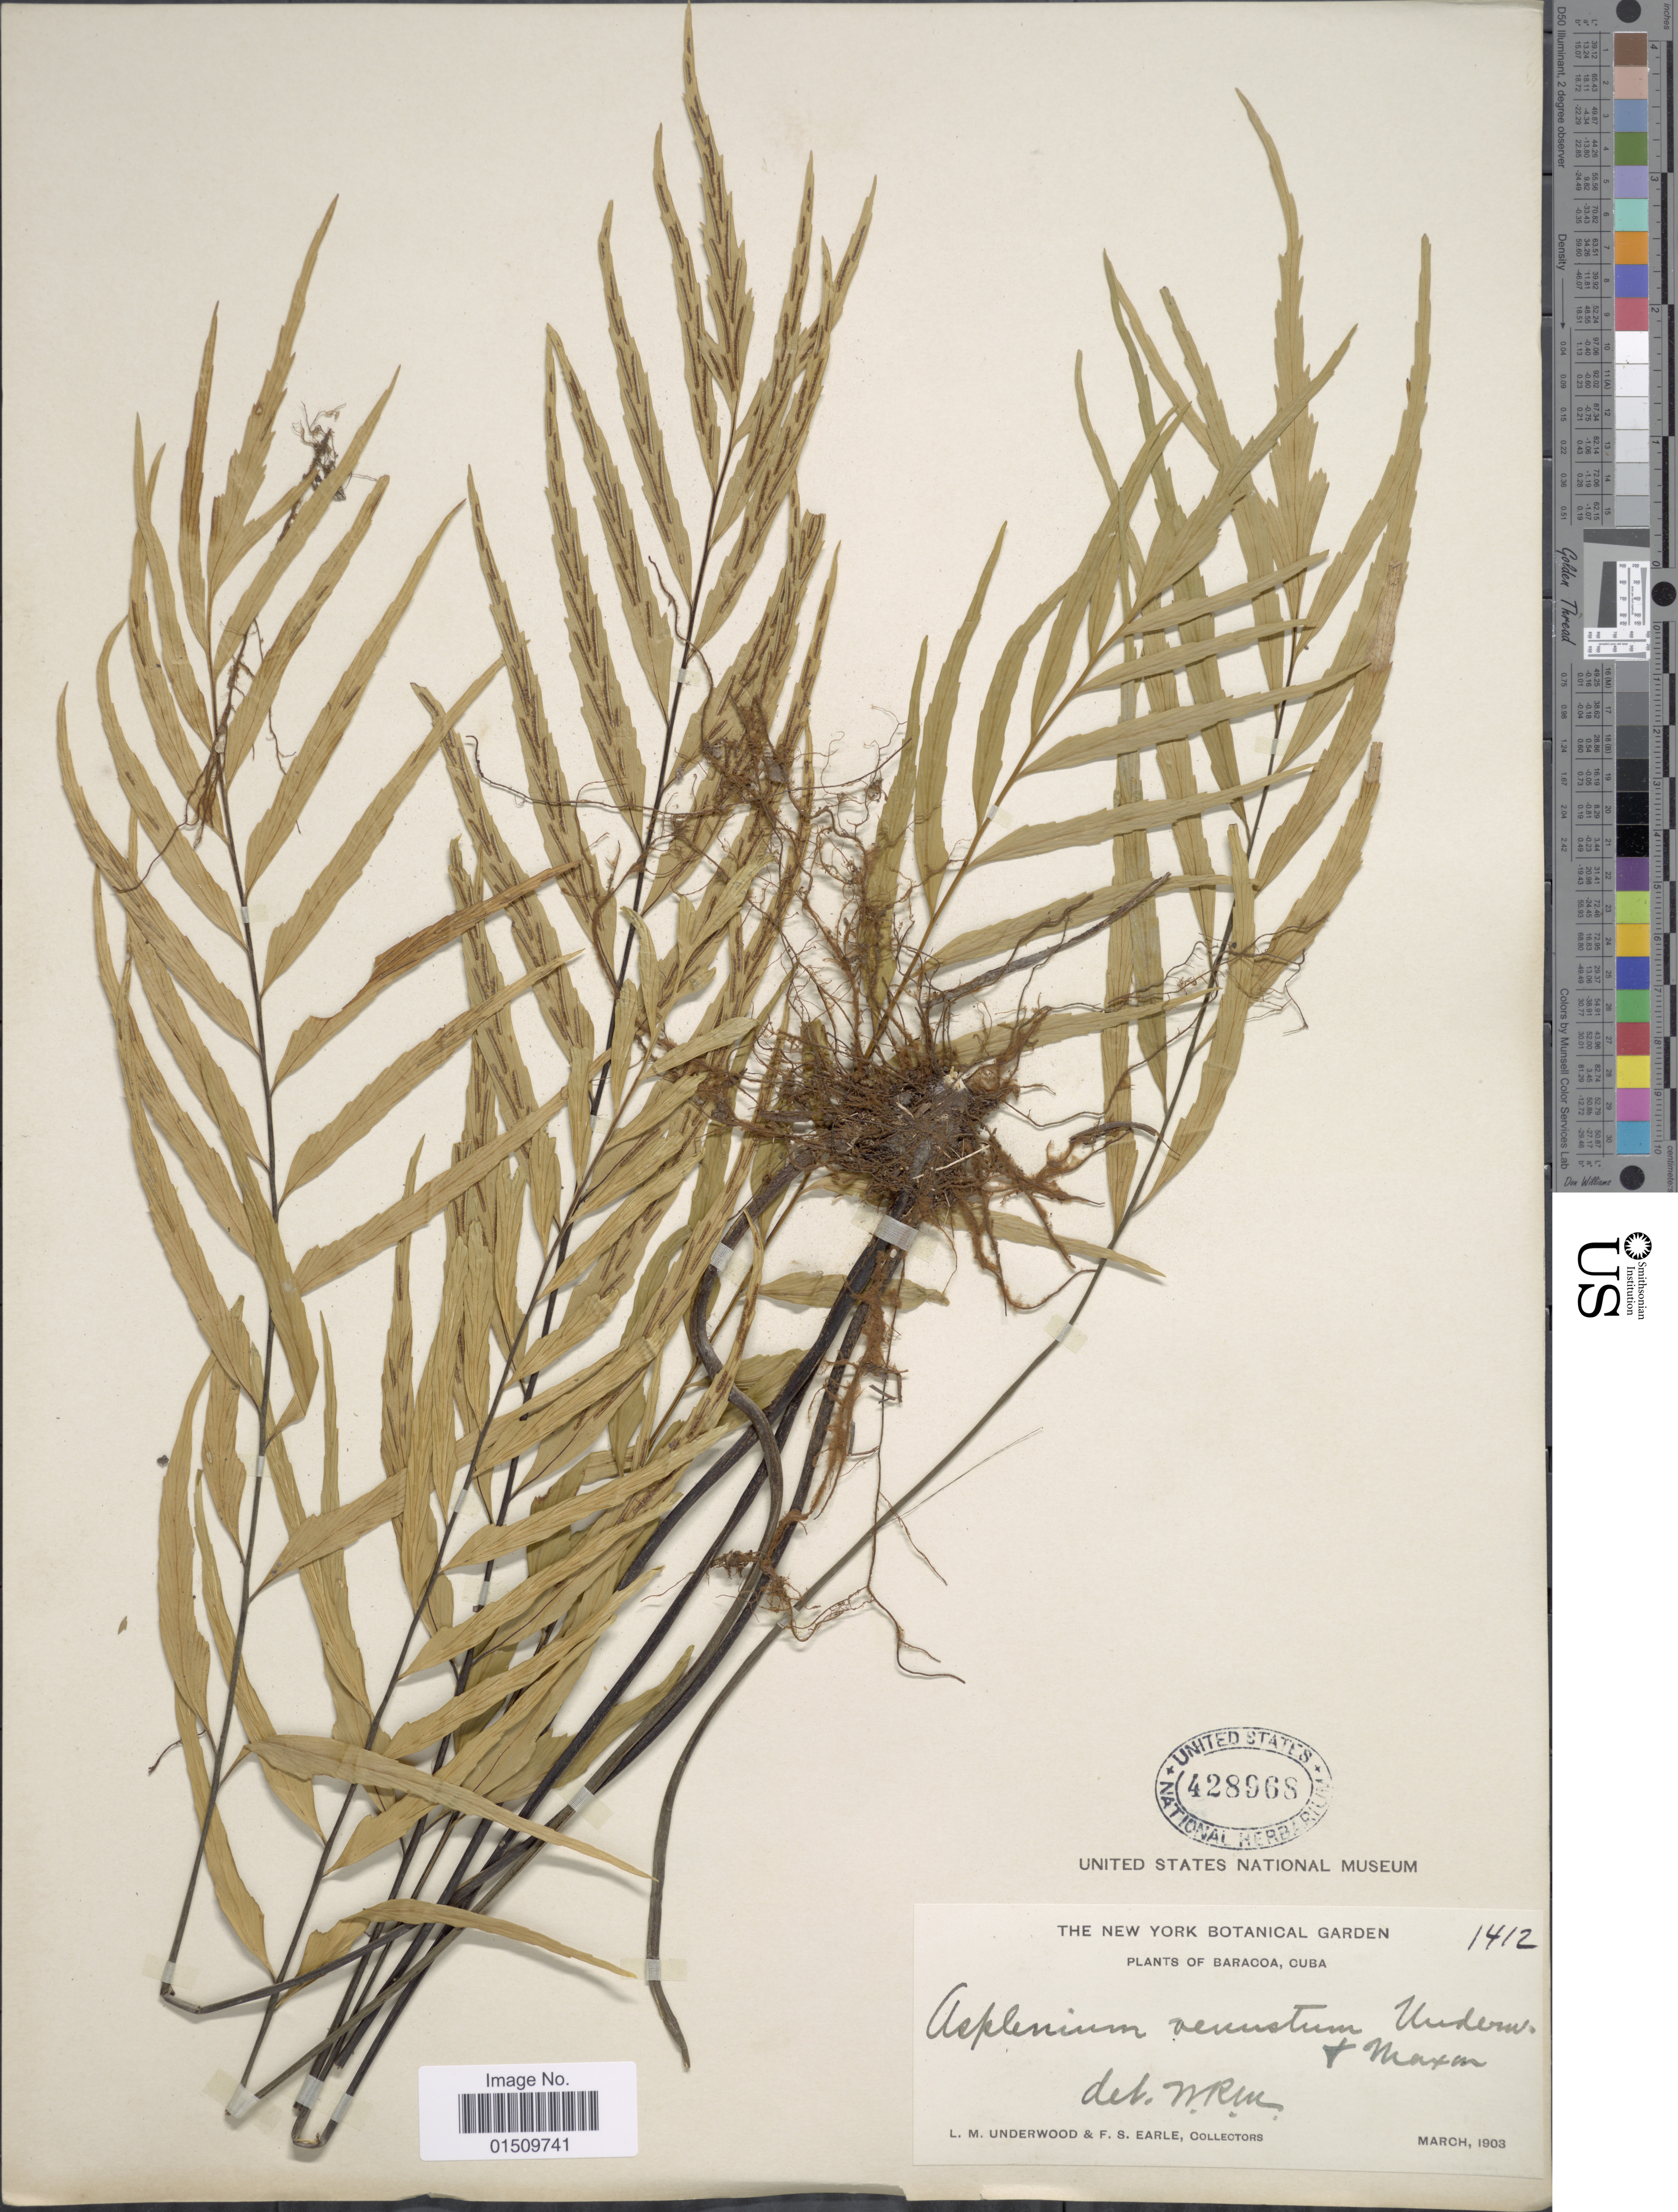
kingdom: Plantae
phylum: Tracheophyta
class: Polypodiopsida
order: Polypodiales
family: Aspleniaceae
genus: Asplenium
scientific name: Asplenium venustum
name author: Underw. & Maxon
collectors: L. M. Underwood & F. S. Earle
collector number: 1412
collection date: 1903-03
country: Cuba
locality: Cuba, Baracoa.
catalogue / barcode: US 428968